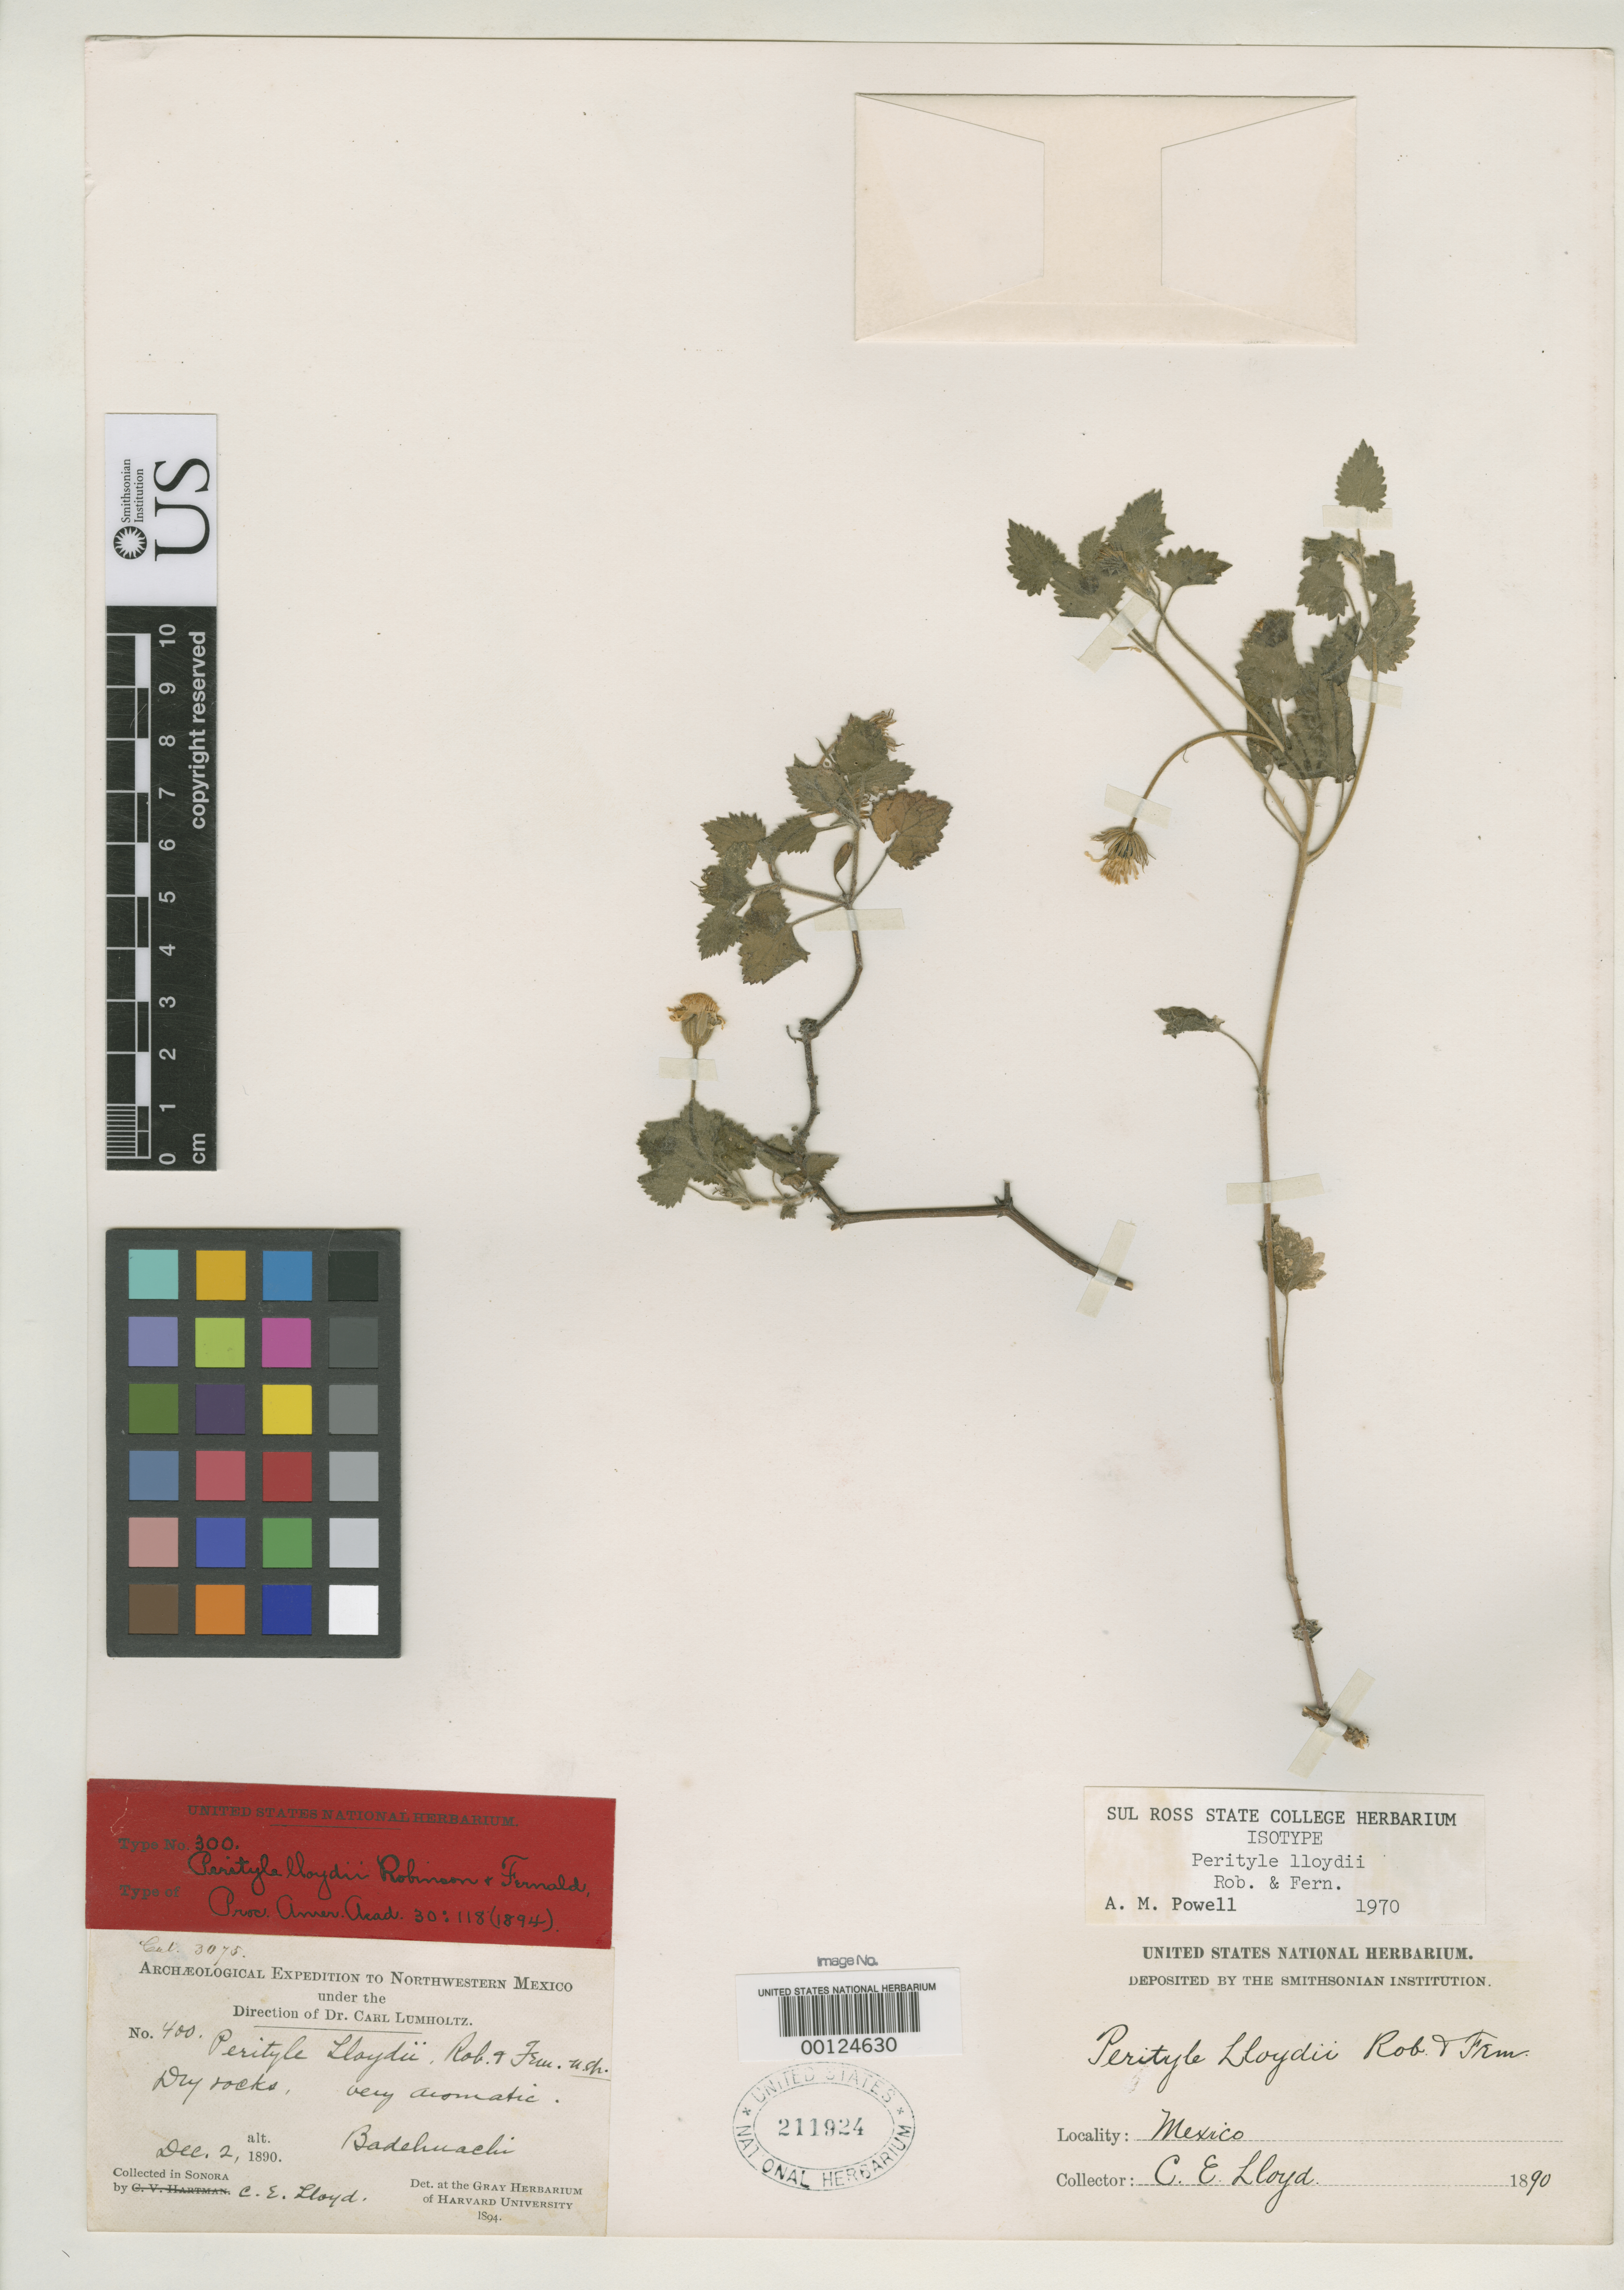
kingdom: Plantae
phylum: Tracheophyta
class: Magnoliopsida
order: Asterales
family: Asteraceae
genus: Perityle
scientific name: Perityle lloydii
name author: B.L. Rob. & Fernald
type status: Isotype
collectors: C. G. Lloyd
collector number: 400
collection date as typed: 02 Dec 1890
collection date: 1890-12-02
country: Mexico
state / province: Sonora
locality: Badehuachi.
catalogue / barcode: US 211924